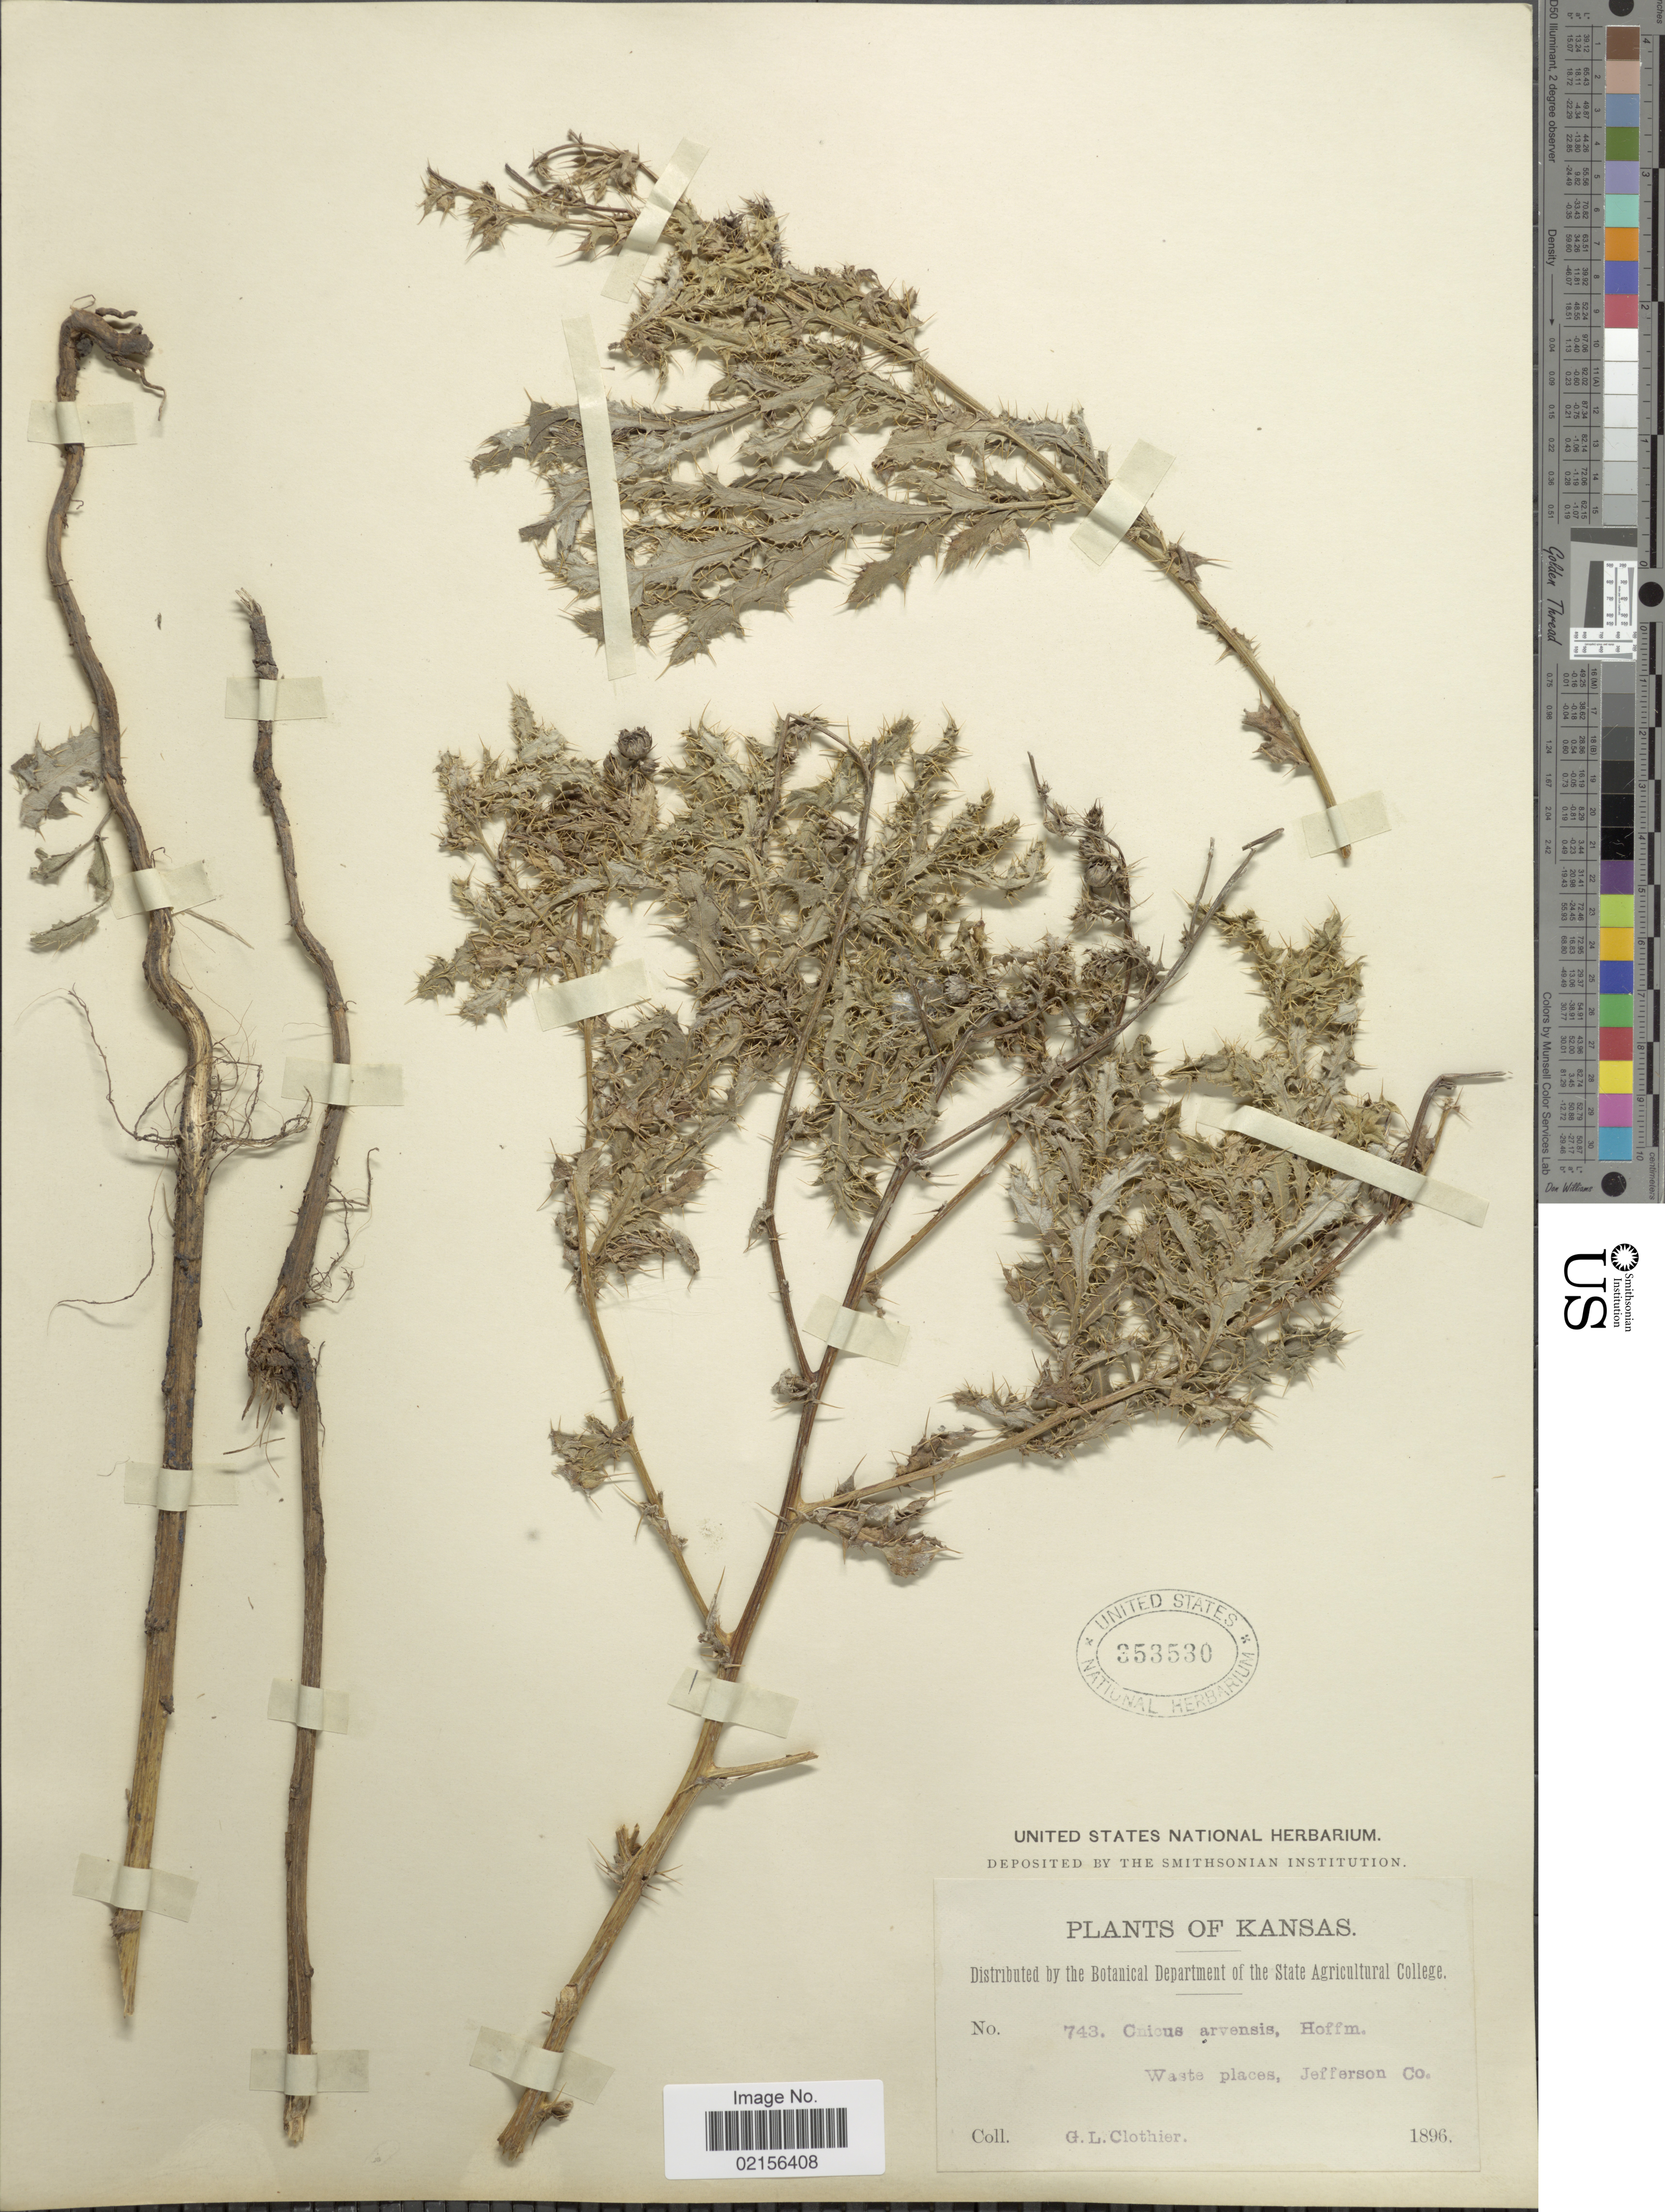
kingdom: Plantae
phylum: Tracheophyta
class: Magnoliopsida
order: Asterales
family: Asteraceae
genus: Cirsium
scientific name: Cirsium arvense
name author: (L.) Scop.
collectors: G. Clothier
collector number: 743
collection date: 1896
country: United States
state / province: Kansas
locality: Waste places, Jefferson Co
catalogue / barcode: US 353530